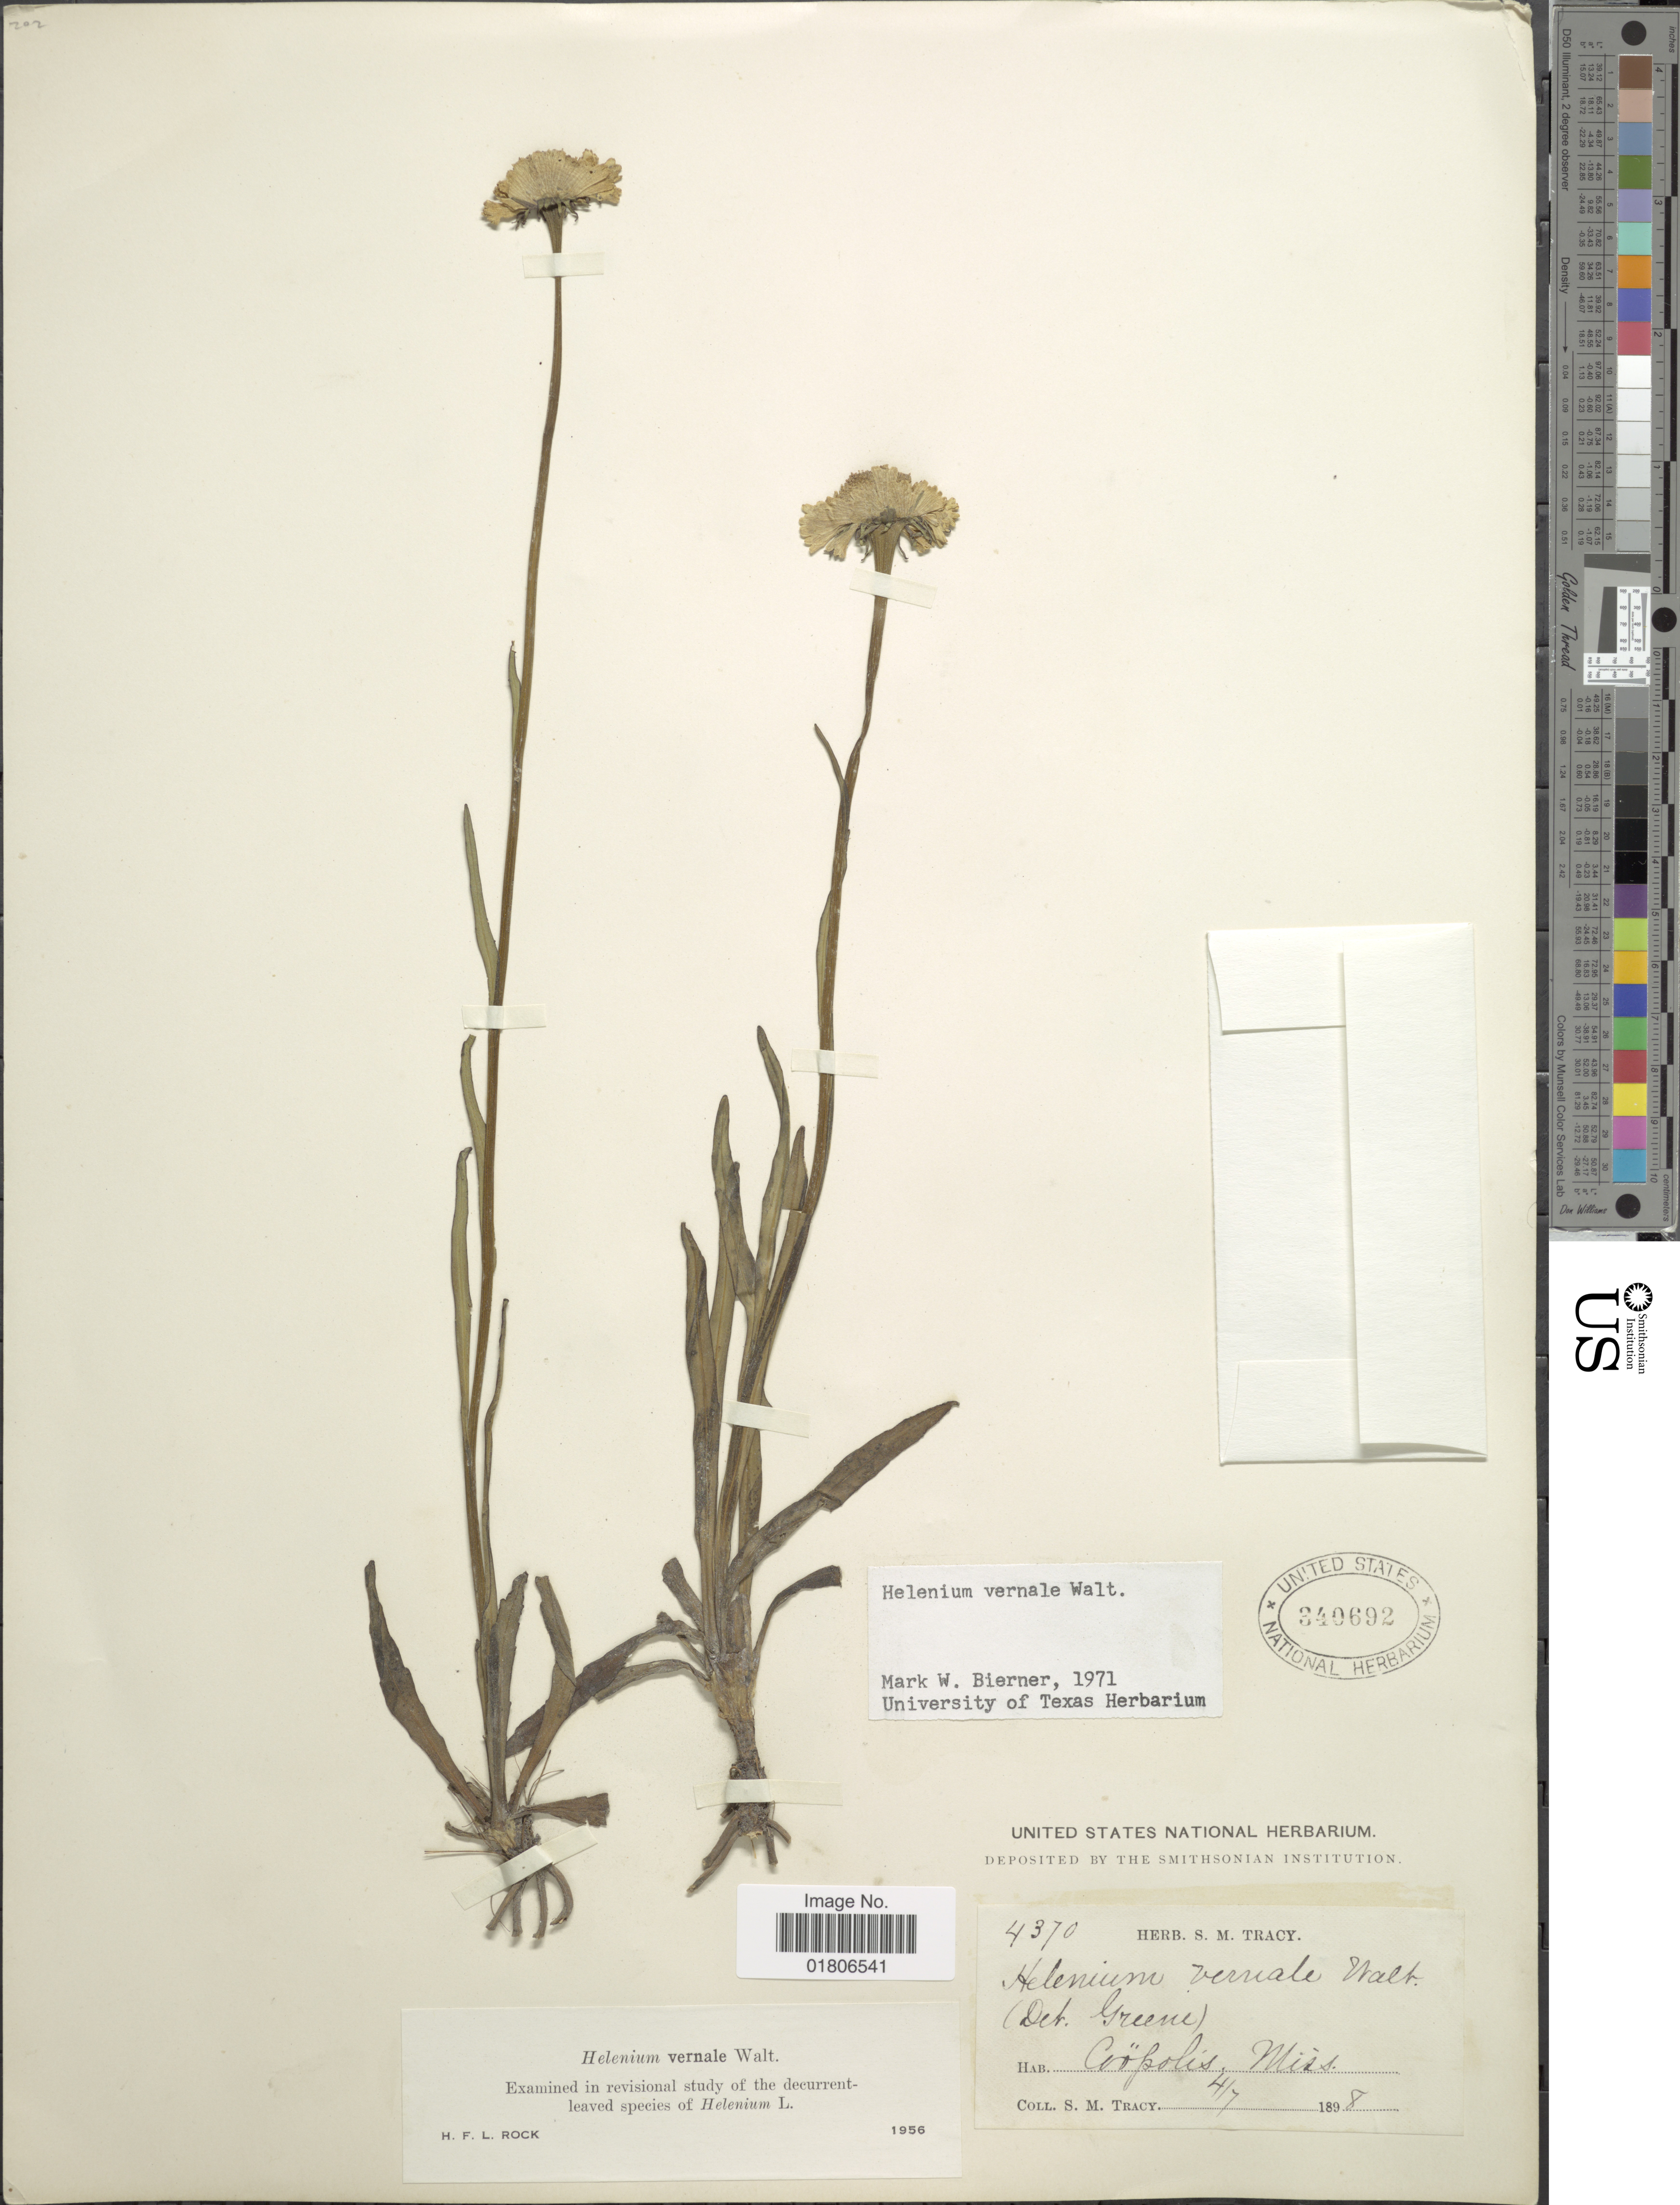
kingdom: Plantae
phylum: Tracheophyta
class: Magnoliopsida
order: Asterales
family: Asteraceae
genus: Helenium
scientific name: Helenium vernale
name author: Walter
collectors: S. M. Tracy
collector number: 4370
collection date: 1898-04-07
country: United States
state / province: Mississippi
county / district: Harrison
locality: Coopolis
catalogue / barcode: US 340692